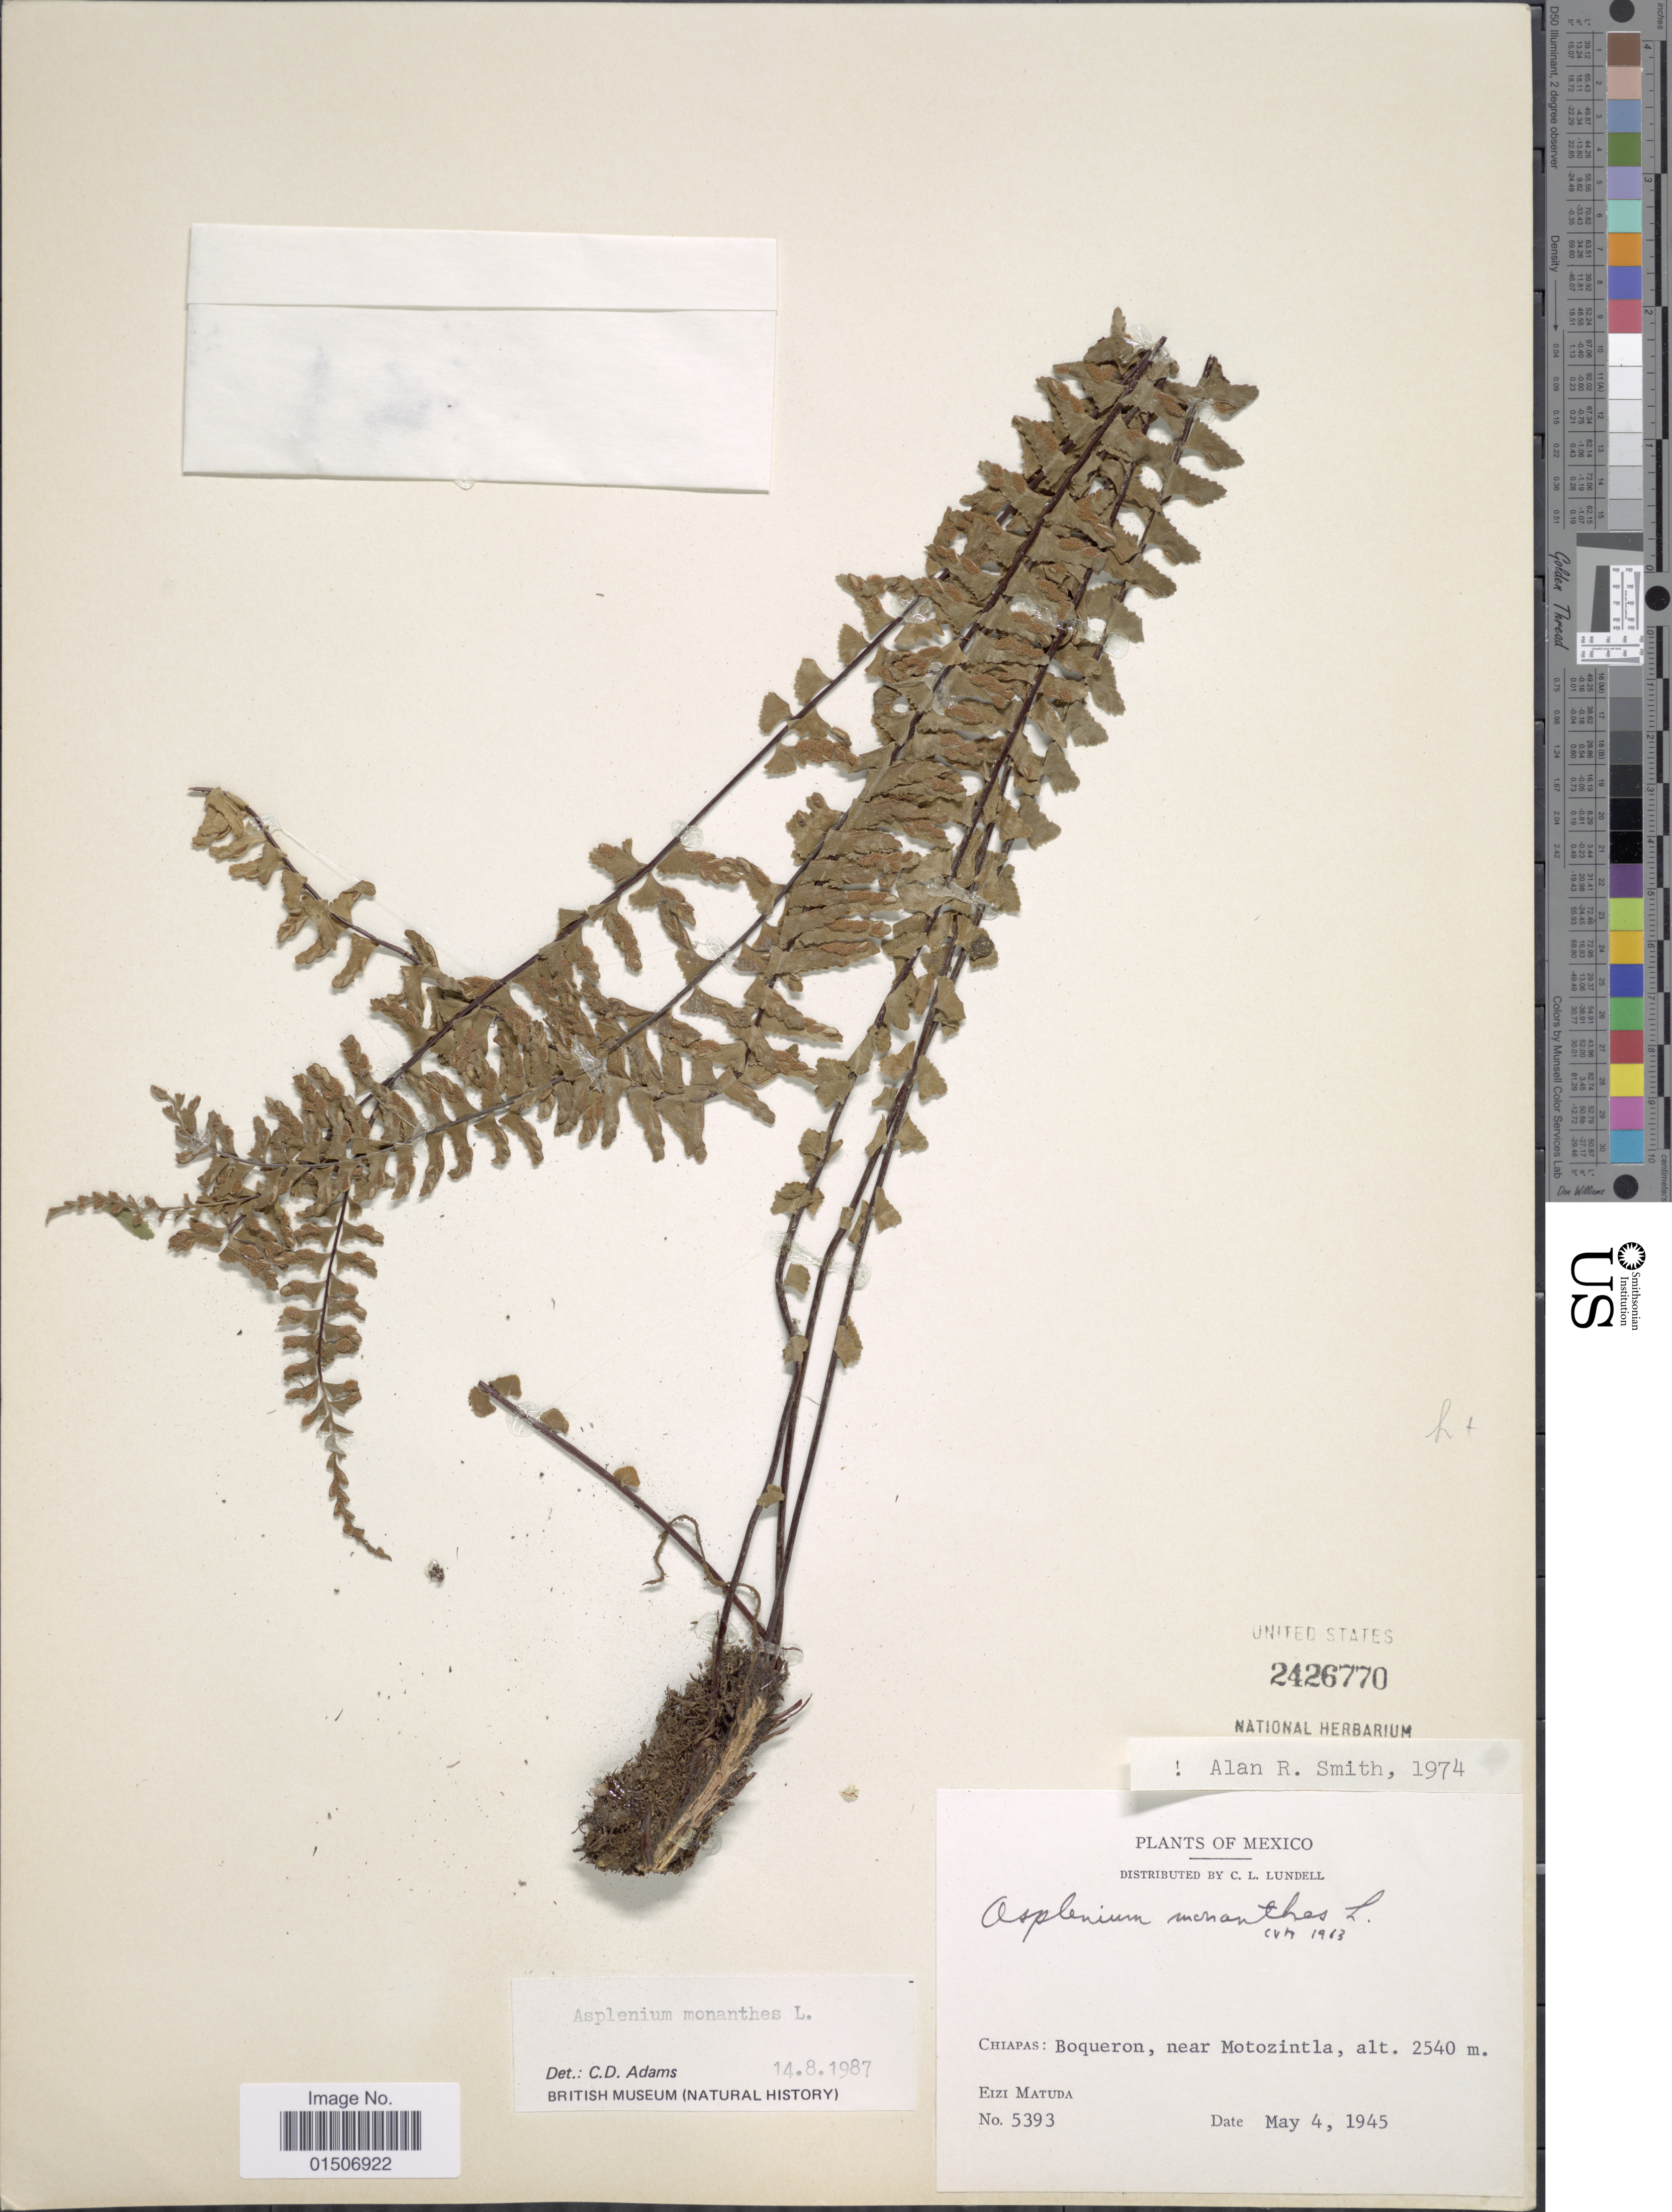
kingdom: Plantae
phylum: Tracheophyta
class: Polypodiopsida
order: Polypodiales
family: Aspleniaceae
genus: Asplenium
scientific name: Asplenium monanthes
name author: L.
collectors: E. Matuda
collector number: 5393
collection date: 1945-05-04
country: Mexico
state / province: Chiapas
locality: Boqueron, near Motozintla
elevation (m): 2540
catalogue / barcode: US 2426770